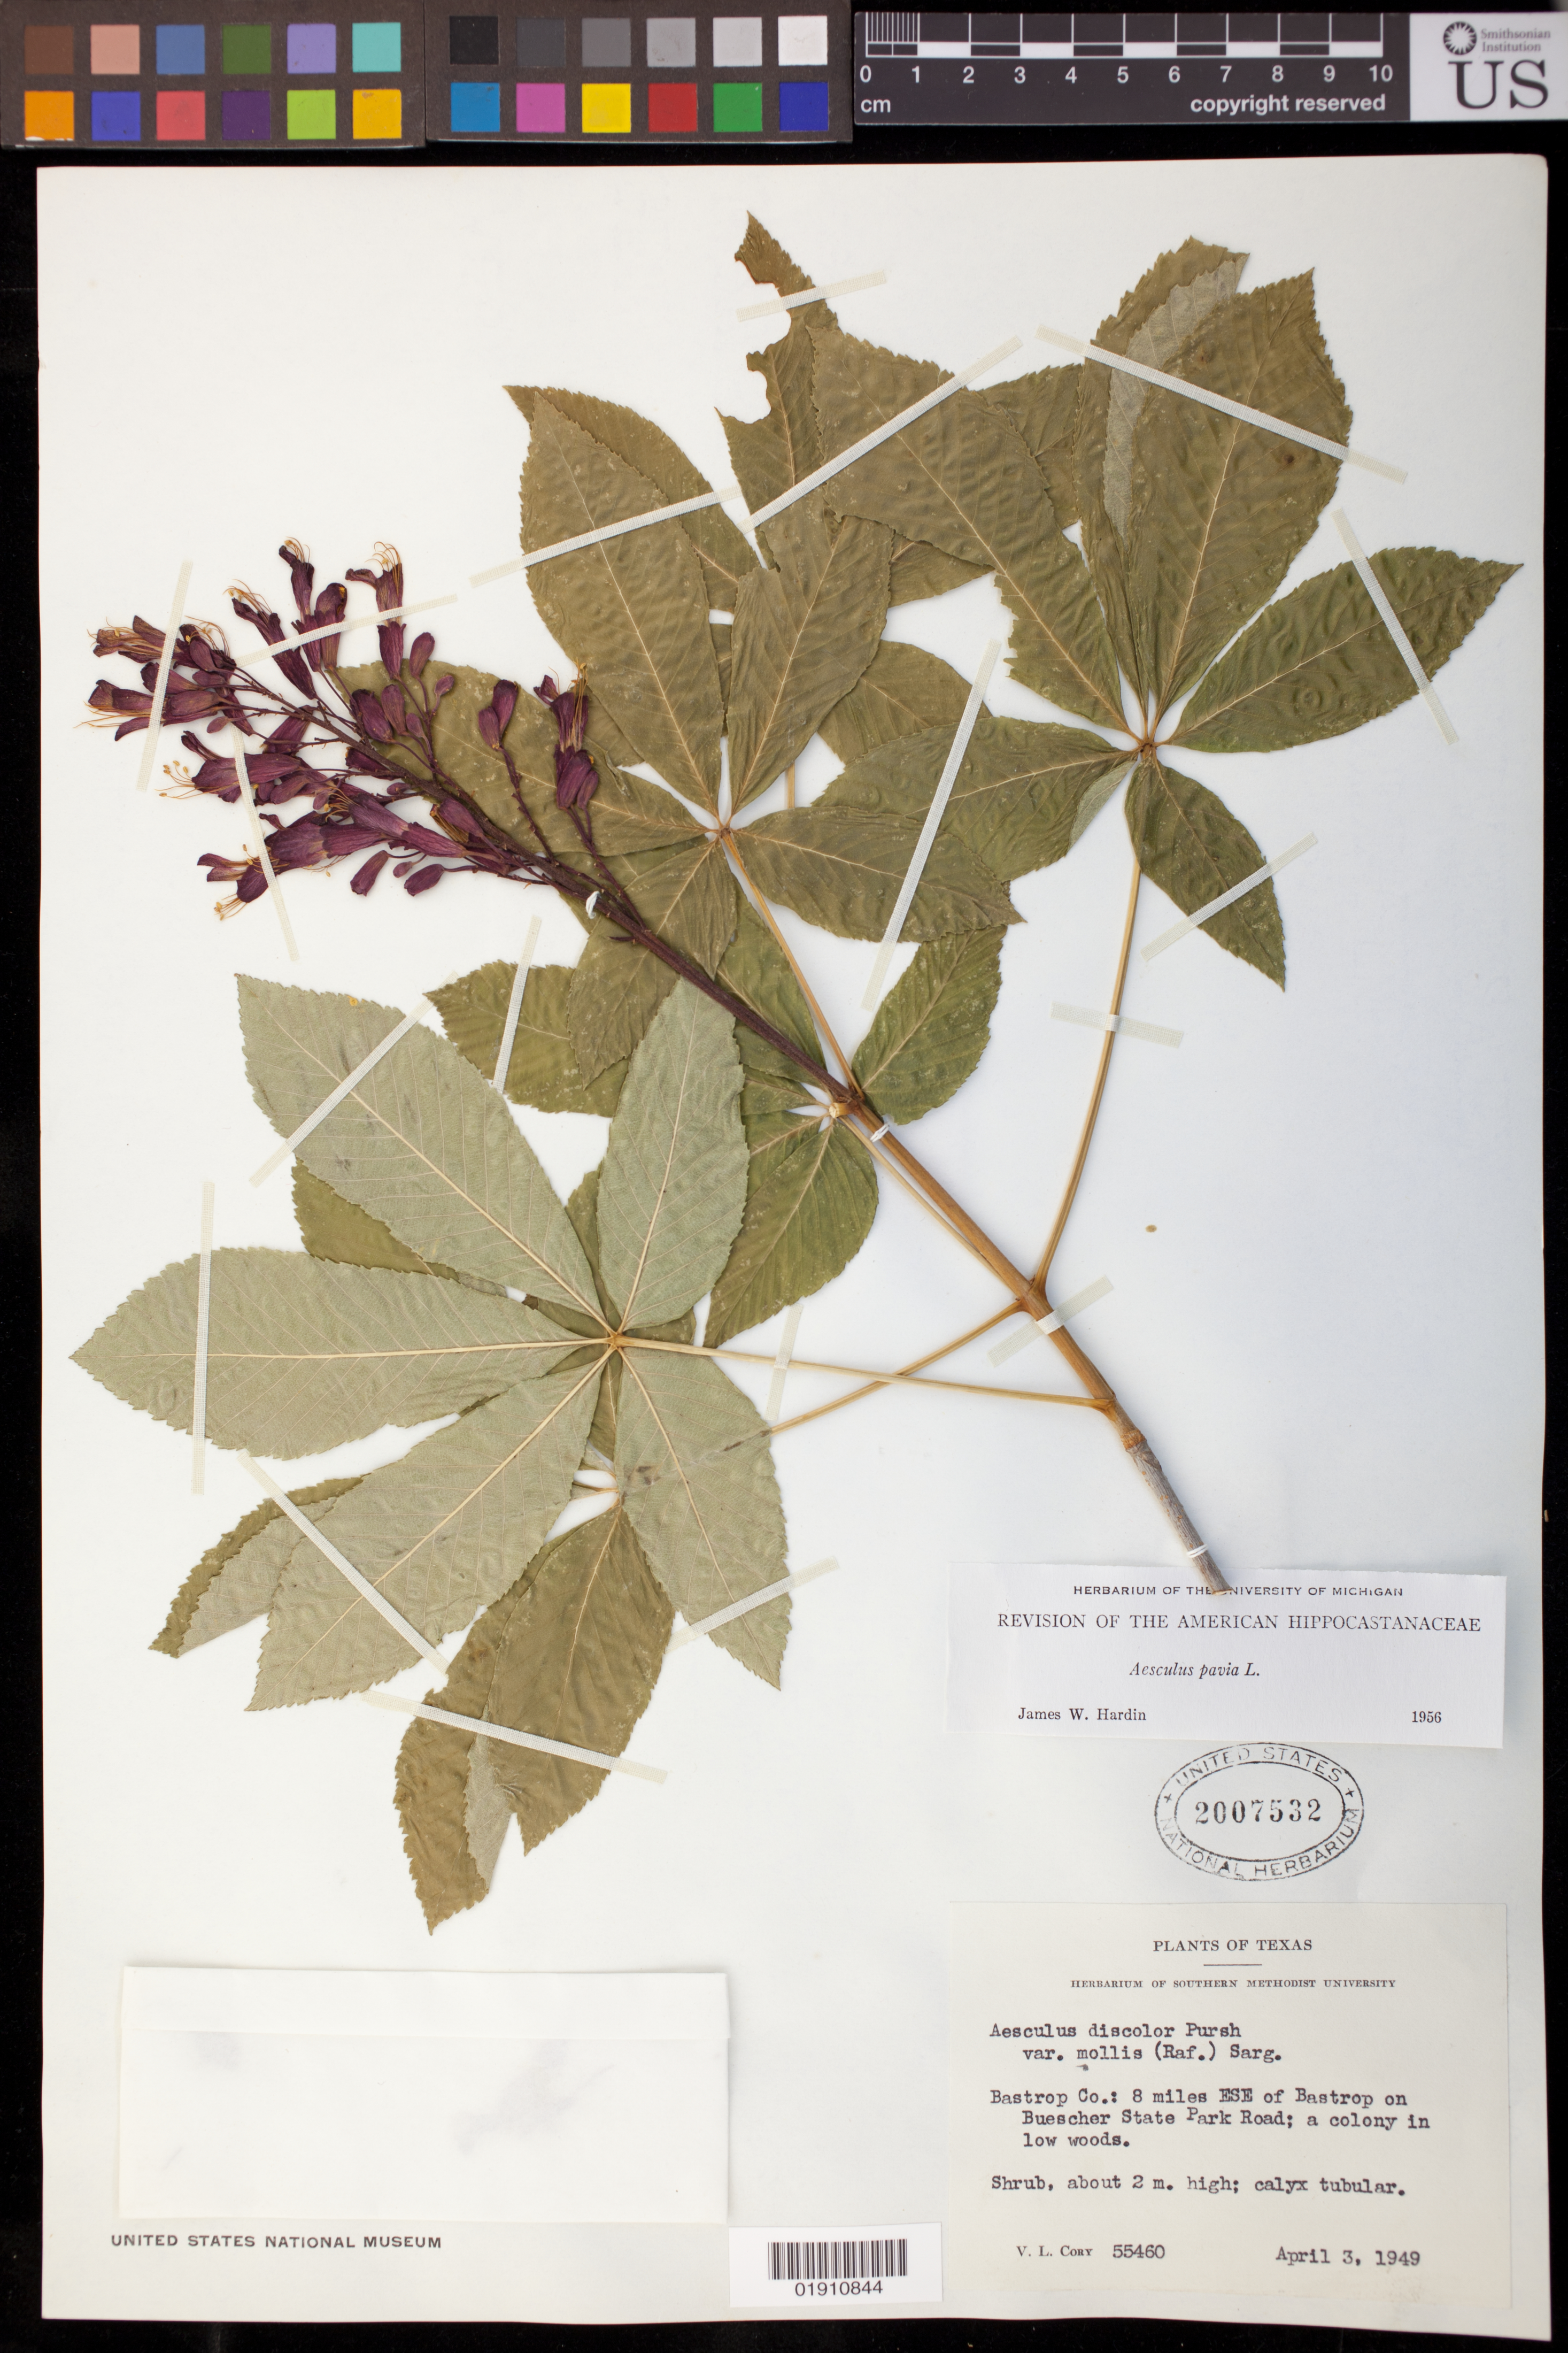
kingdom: Plantae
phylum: Tracheophyta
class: Magnoliopsida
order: Sapindales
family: Sapindaceae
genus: Aesculus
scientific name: Aesculus pavia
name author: L.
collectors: V. Cory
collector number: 55460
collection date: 1949-04-03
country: United States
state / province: Texas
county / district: Bastrop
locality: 8 miles ESE of Bastrop on Beuscher State Park Road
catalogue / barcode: US 2007532